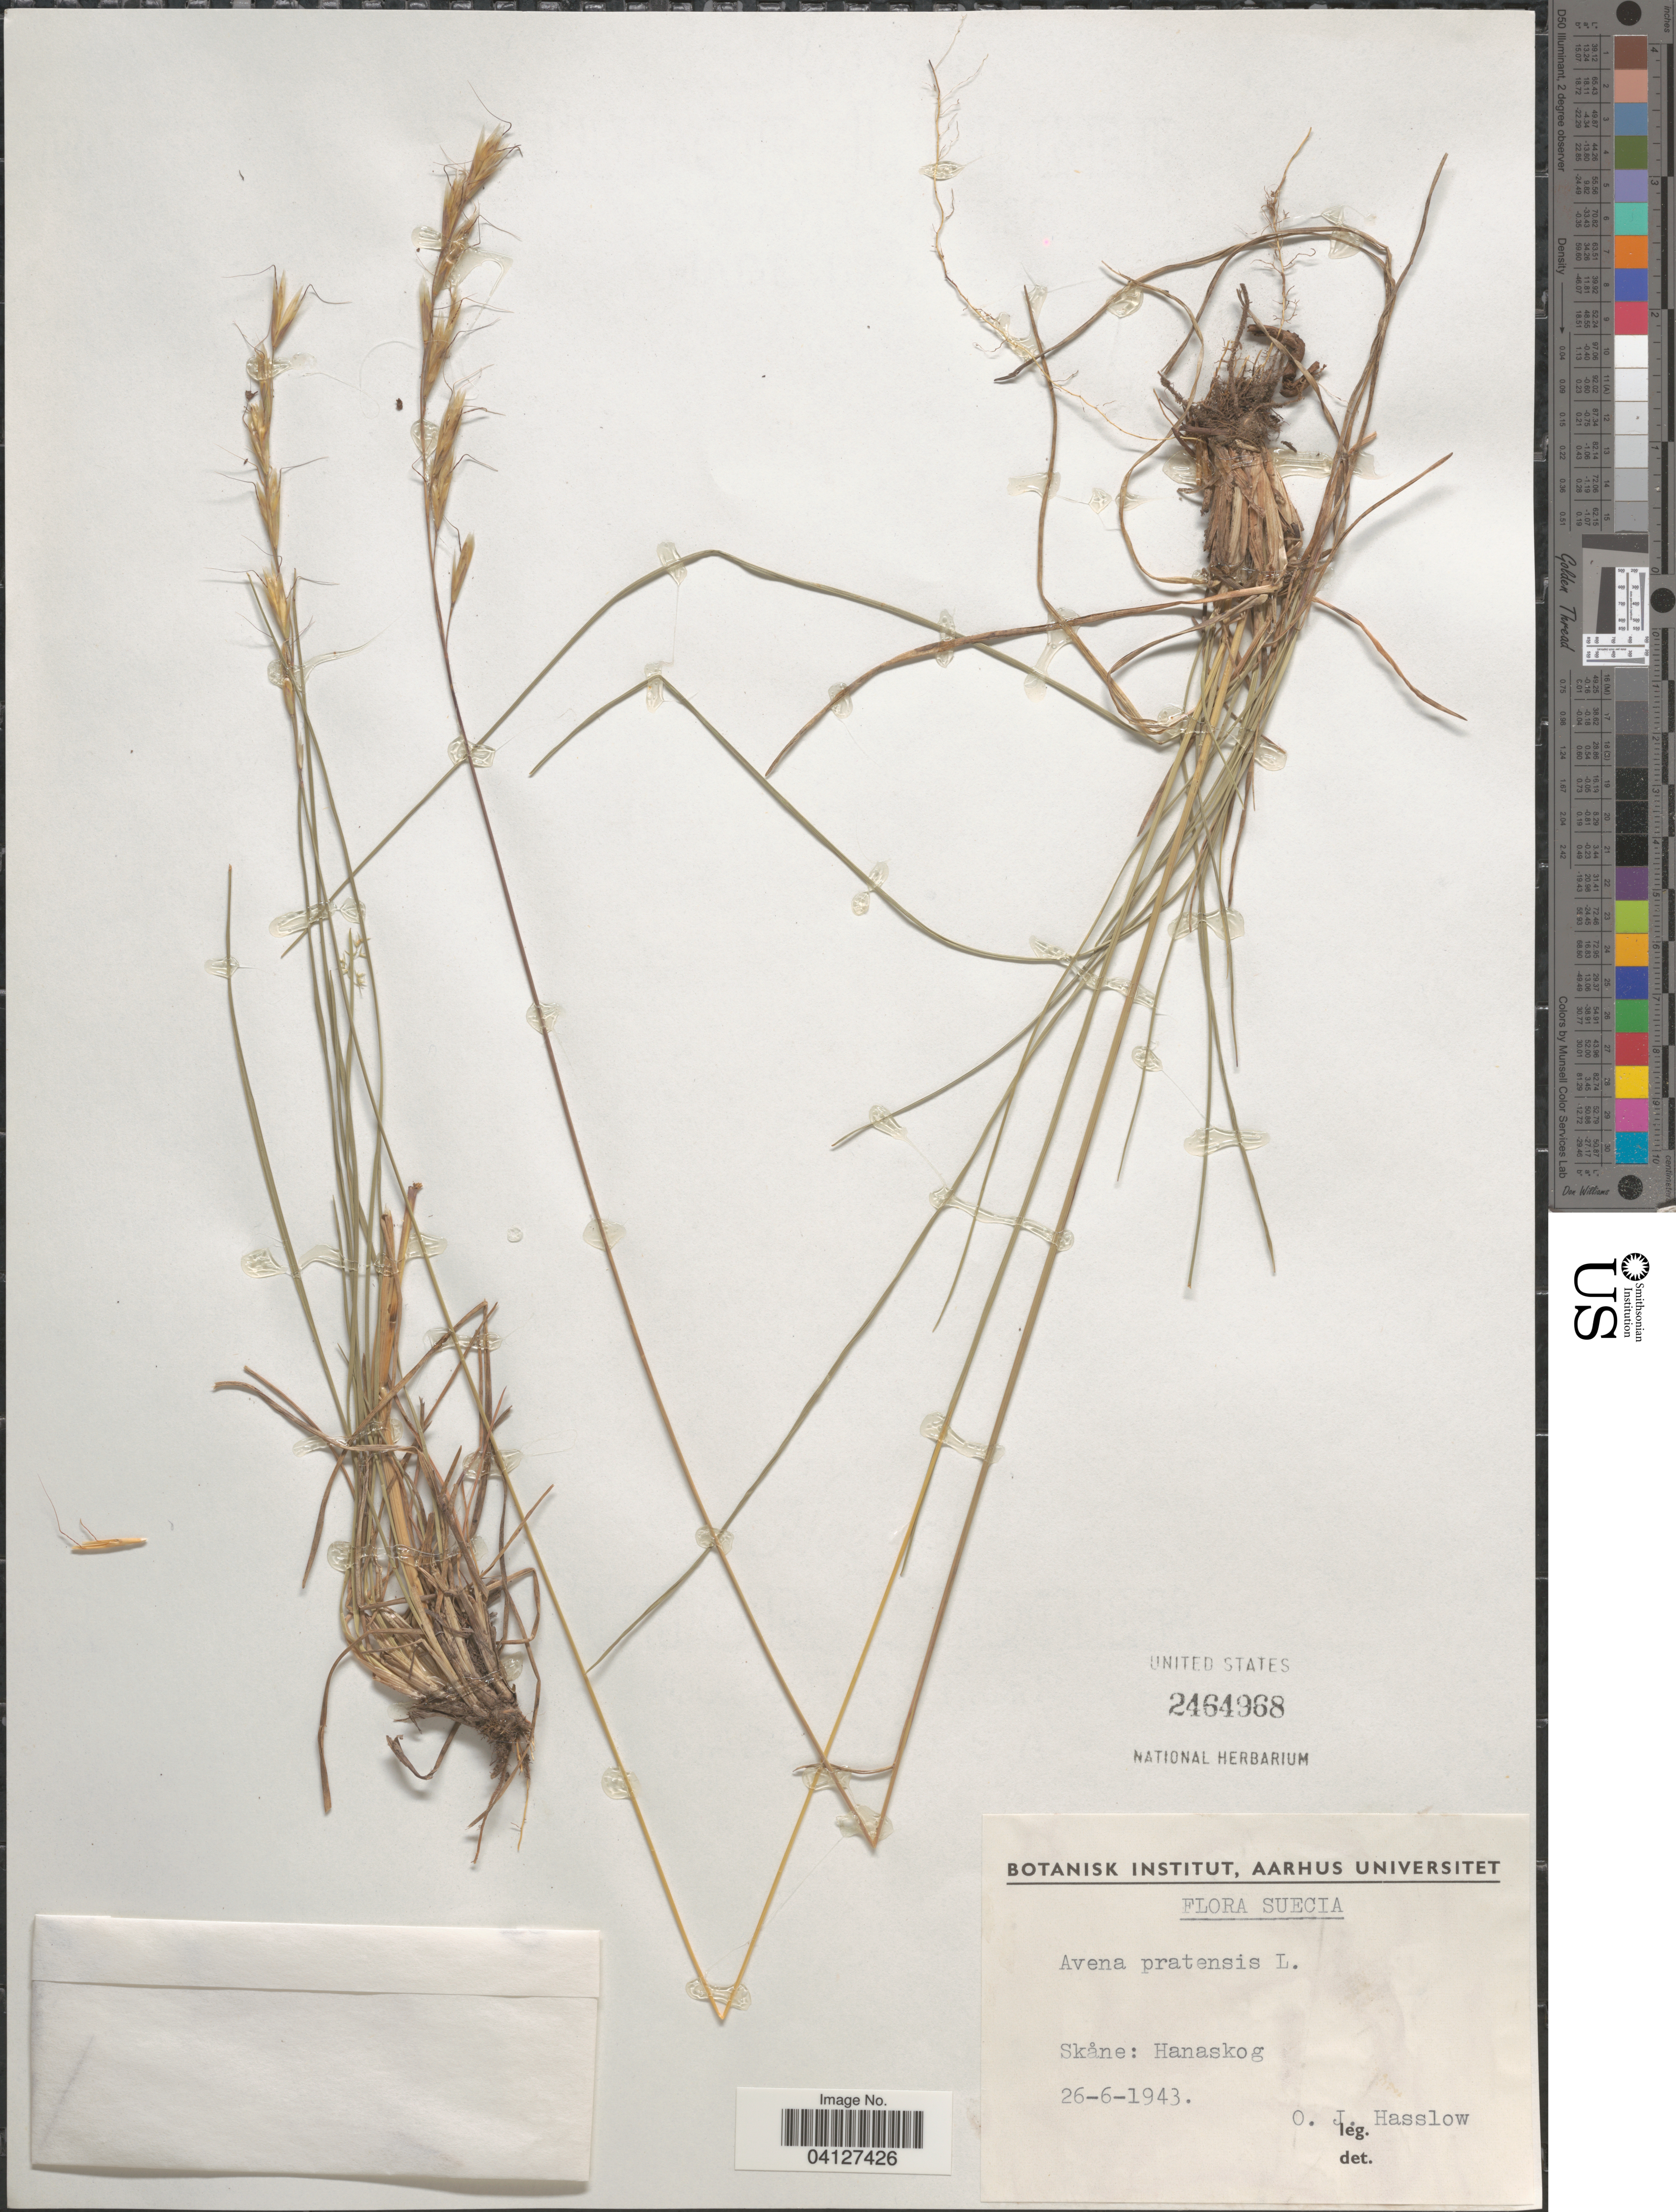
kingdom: Plantae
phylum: Tracheophyta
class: Liliopsida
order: Poales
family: Poaceae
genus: Helictochloa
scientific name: Helictochloa pratensis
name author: (L.) Romero-Zarco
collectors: O. Hasslow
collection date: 1943-06-26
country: Sweden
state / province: Skåne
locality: Suecia. Hanaskog.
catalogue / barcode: US 2464968